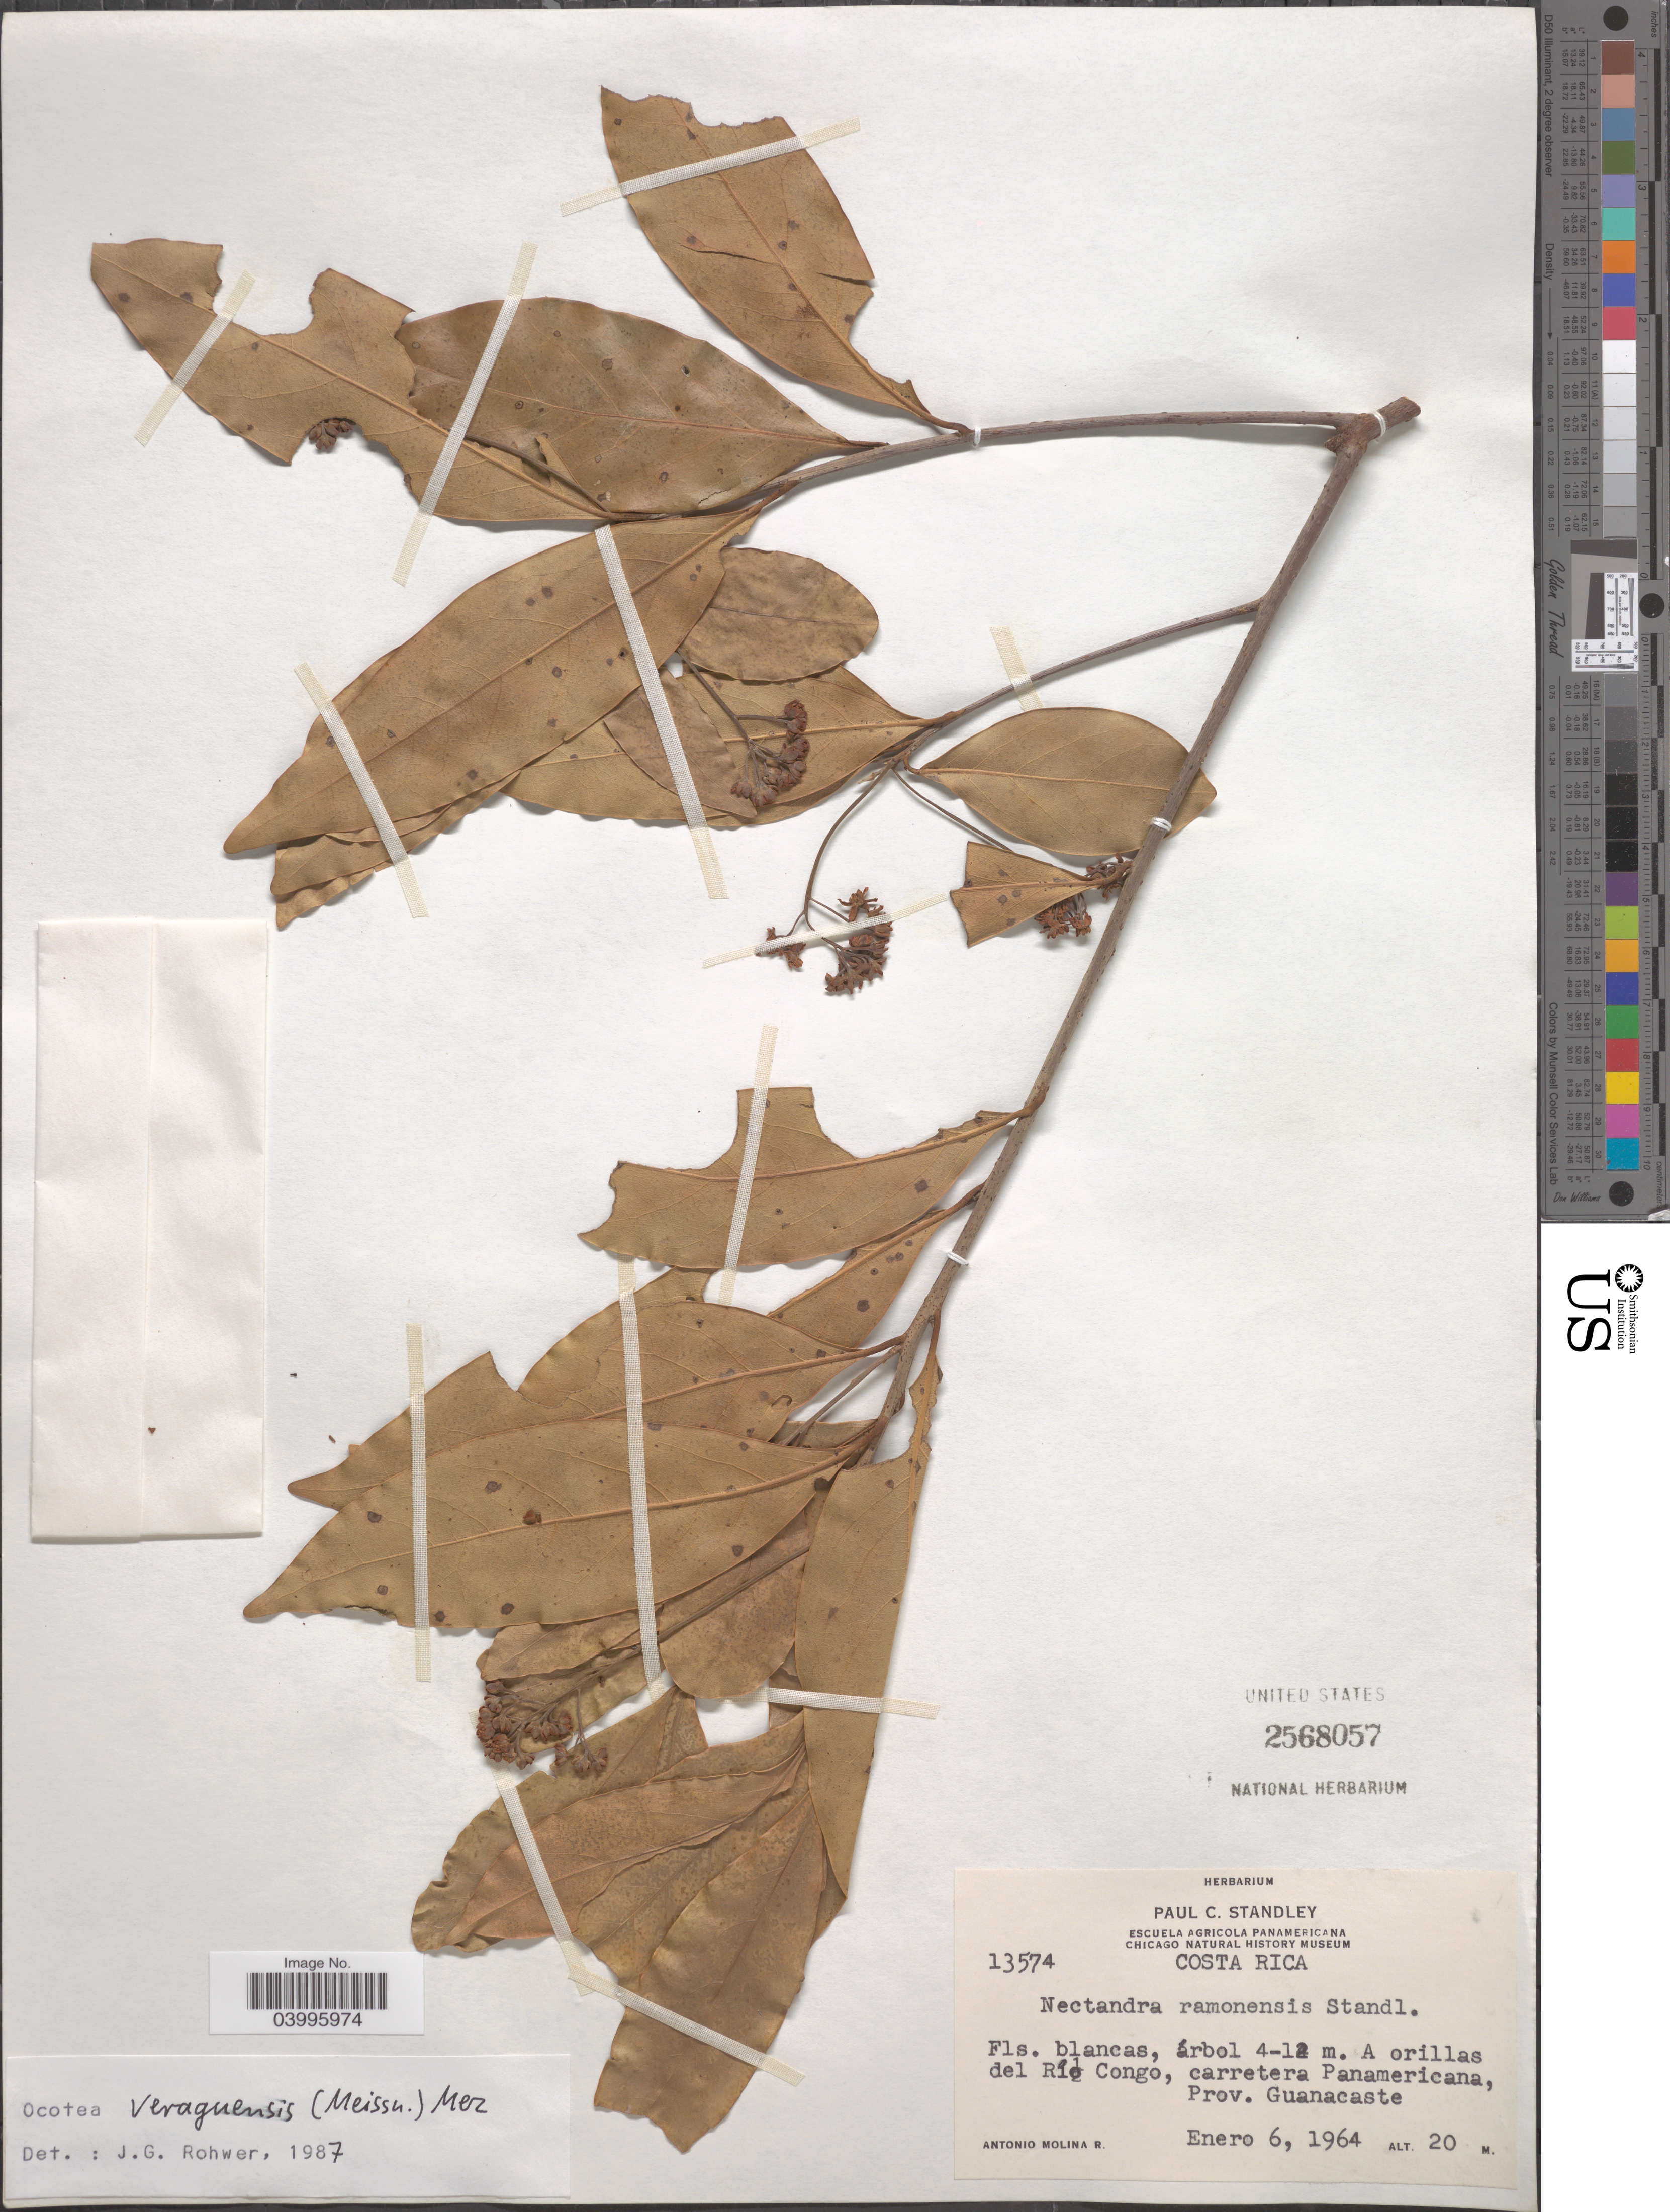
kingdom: Plantae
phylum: Tracheophyta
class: Magnoliopsida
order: Laurales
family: Lauraceae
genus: Ocotea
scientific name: Ocotea veraguensis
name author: (Meisn.) Mez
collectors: A. Molina R.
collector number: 13574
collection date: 1964-01-06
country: Costa Rica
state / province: Guanacaste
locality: A orillas del Río Congo, carretera Panamericana.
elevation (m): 20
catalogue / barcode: US 2568057